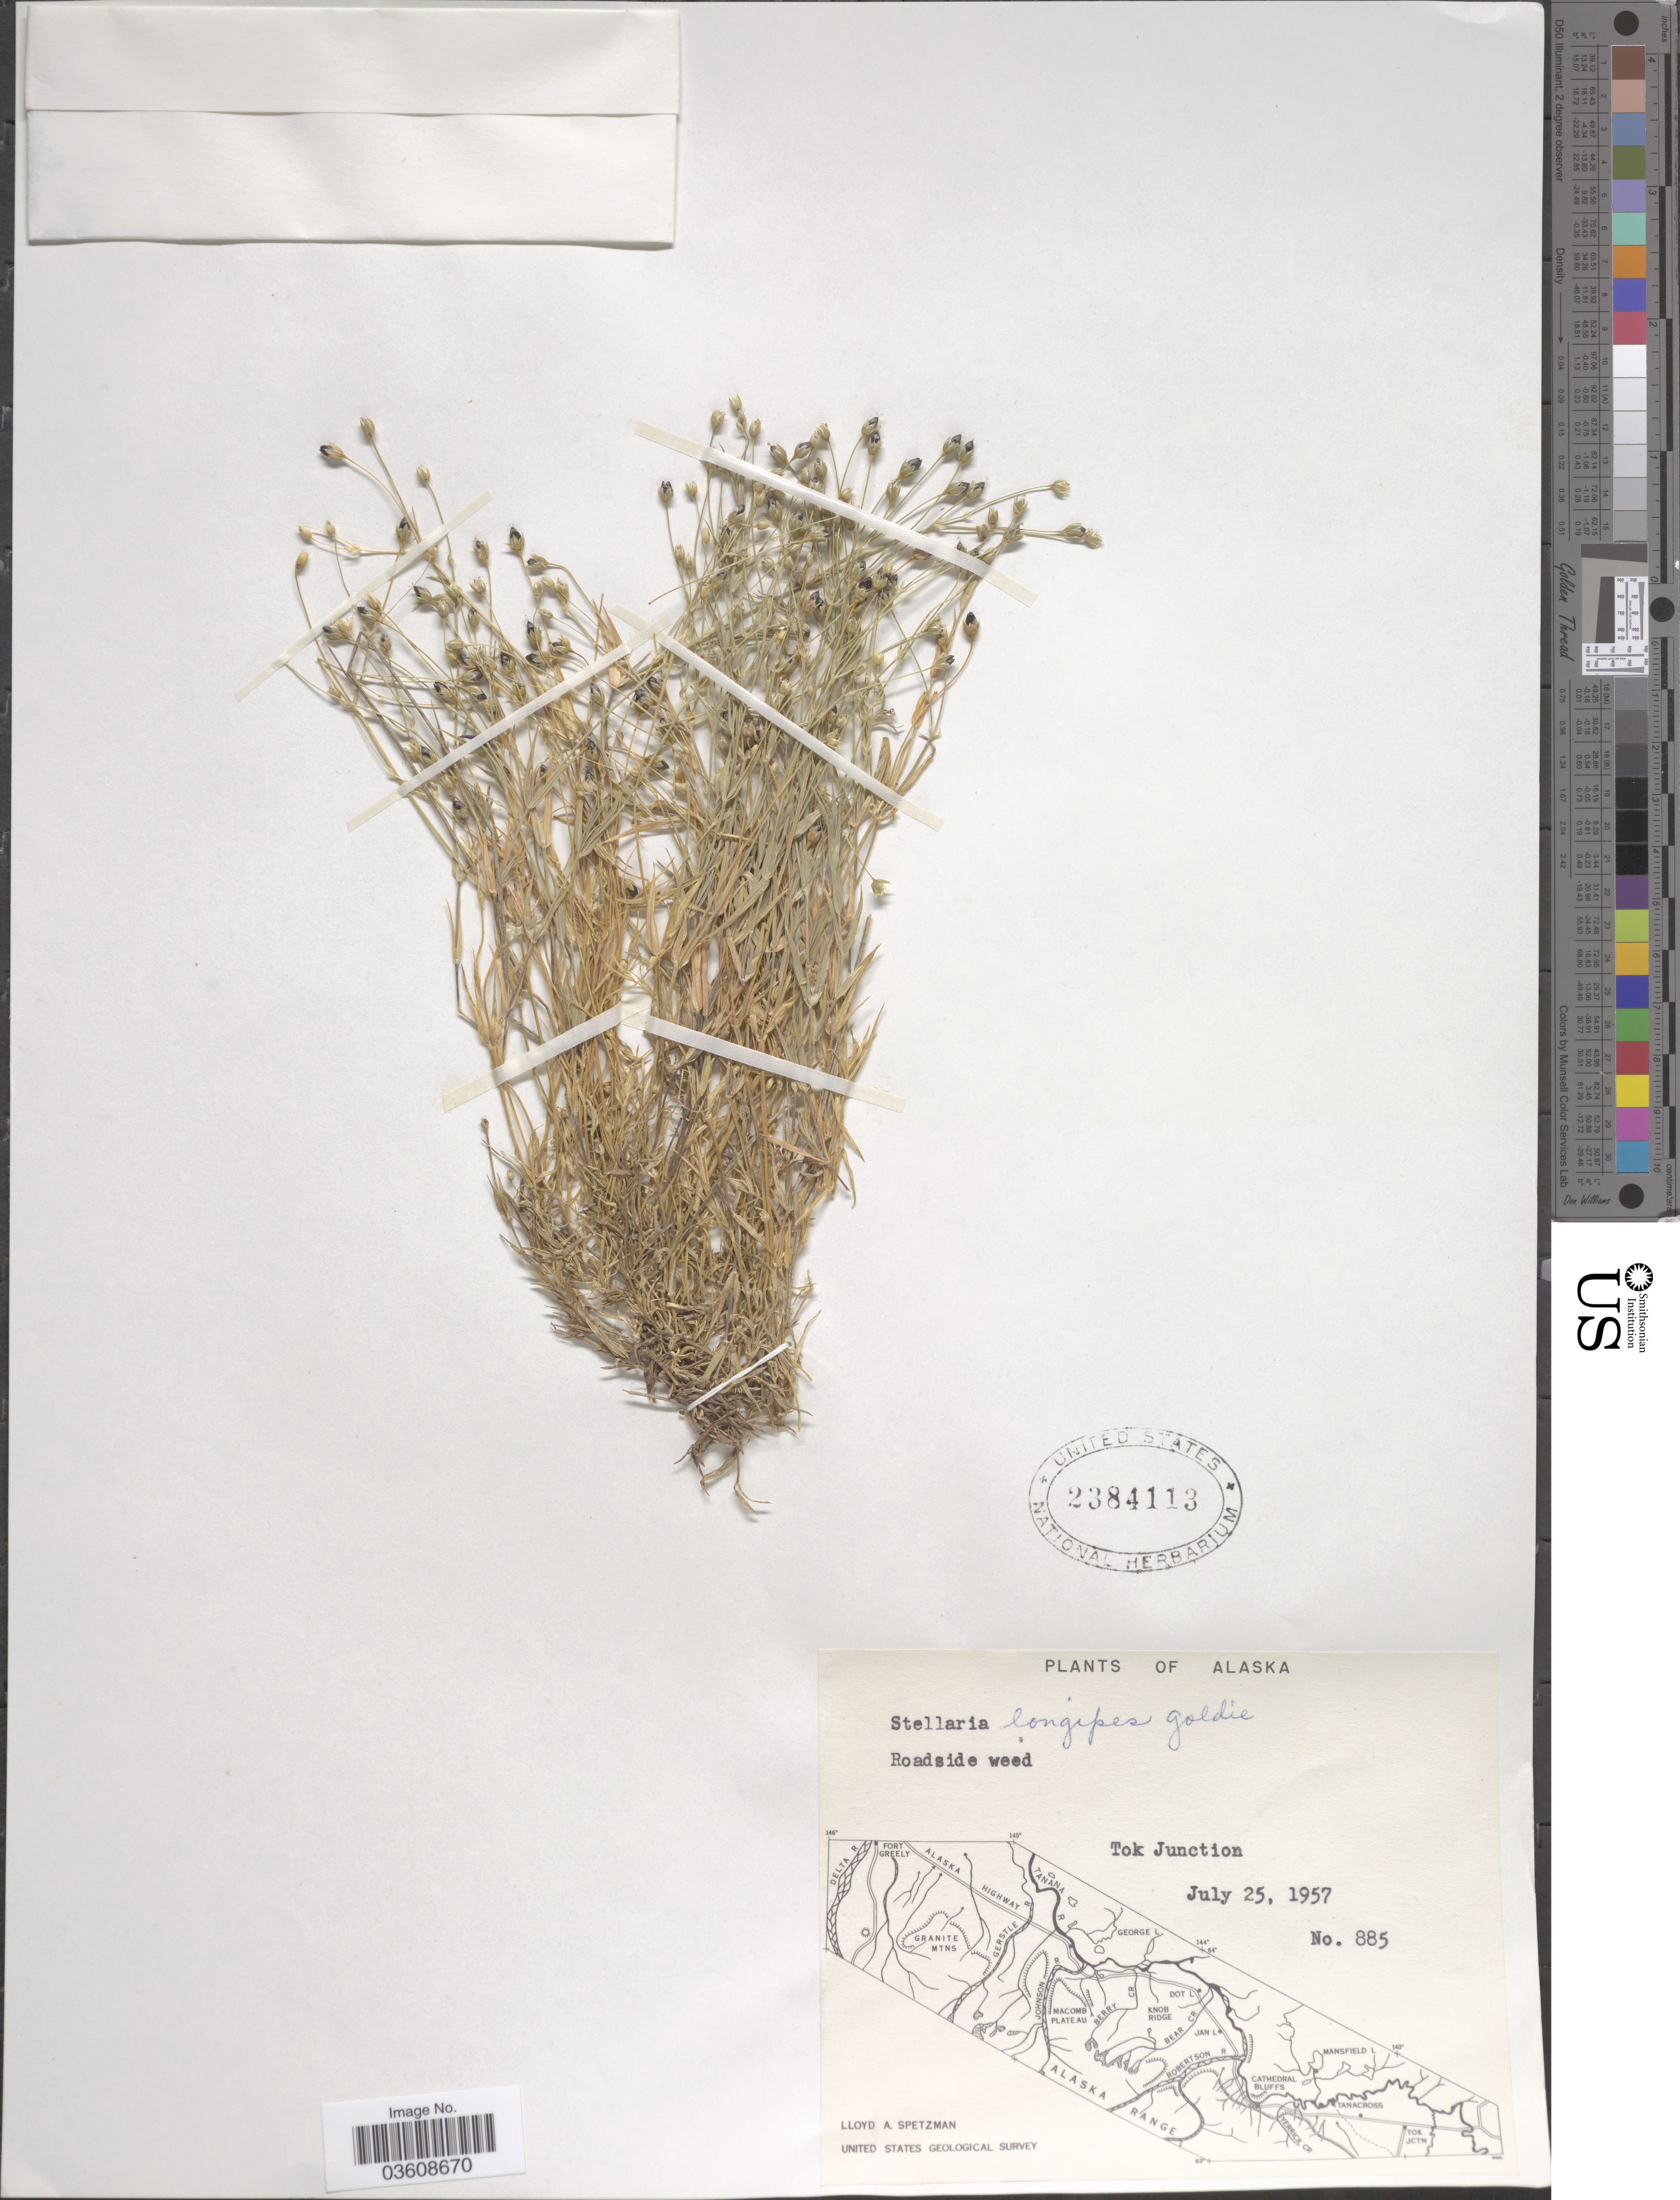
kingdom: Plantae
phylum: Tracheophyta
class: Magnoliopsida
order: Caryophyllales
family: Caryophyllaceae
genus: Stellaria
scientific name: Stellaria longipes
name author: Goldie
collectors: L. Spetzman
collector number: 885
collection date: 1957-07-25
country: United States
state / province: Alaska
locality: Tok Junction.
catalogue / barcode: US 2384113